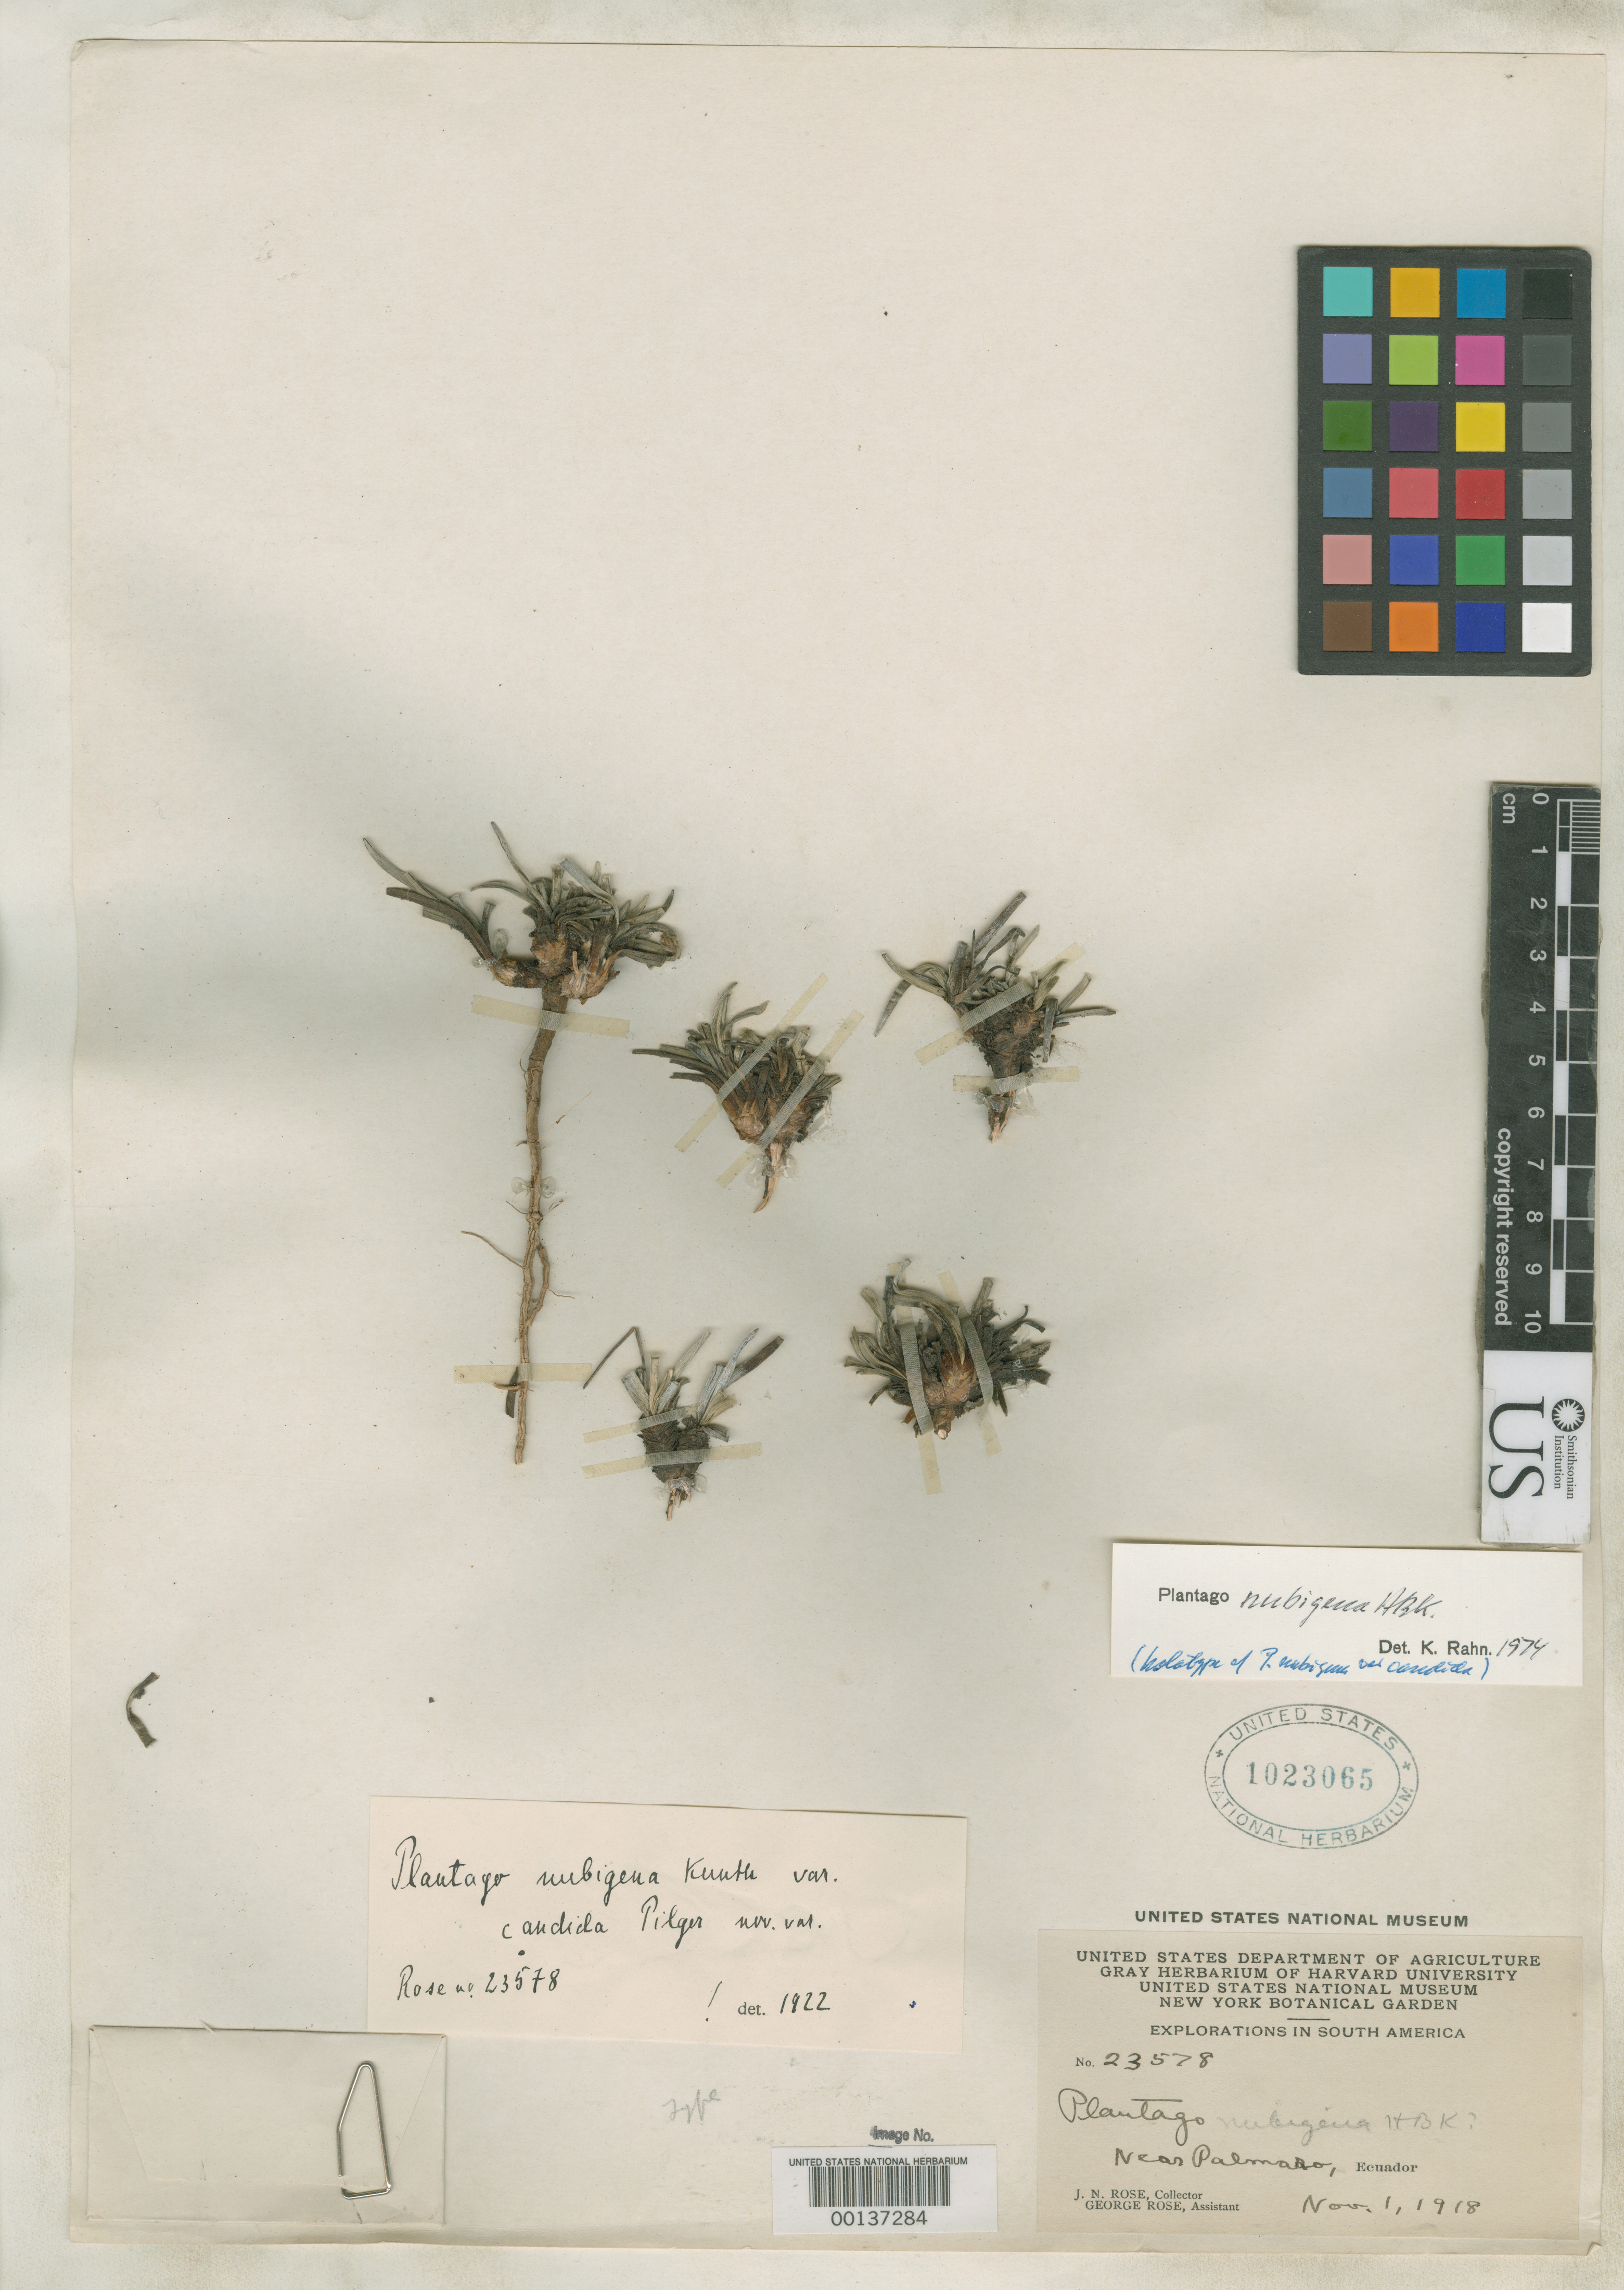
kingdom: Plantae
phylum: Tracheophyta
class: Magnoliopsida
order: Lamiales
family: Plantaginaceae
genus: Plantago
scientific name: Plantago nubigena var. candida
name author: Pilg.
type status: Holotype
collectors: J. N. Rose & G. Rose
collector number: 23578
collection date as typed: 01 Nov 1918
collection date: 1918-11-01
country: Ecuador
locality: Near Palmaro.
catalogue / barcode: US 1023065